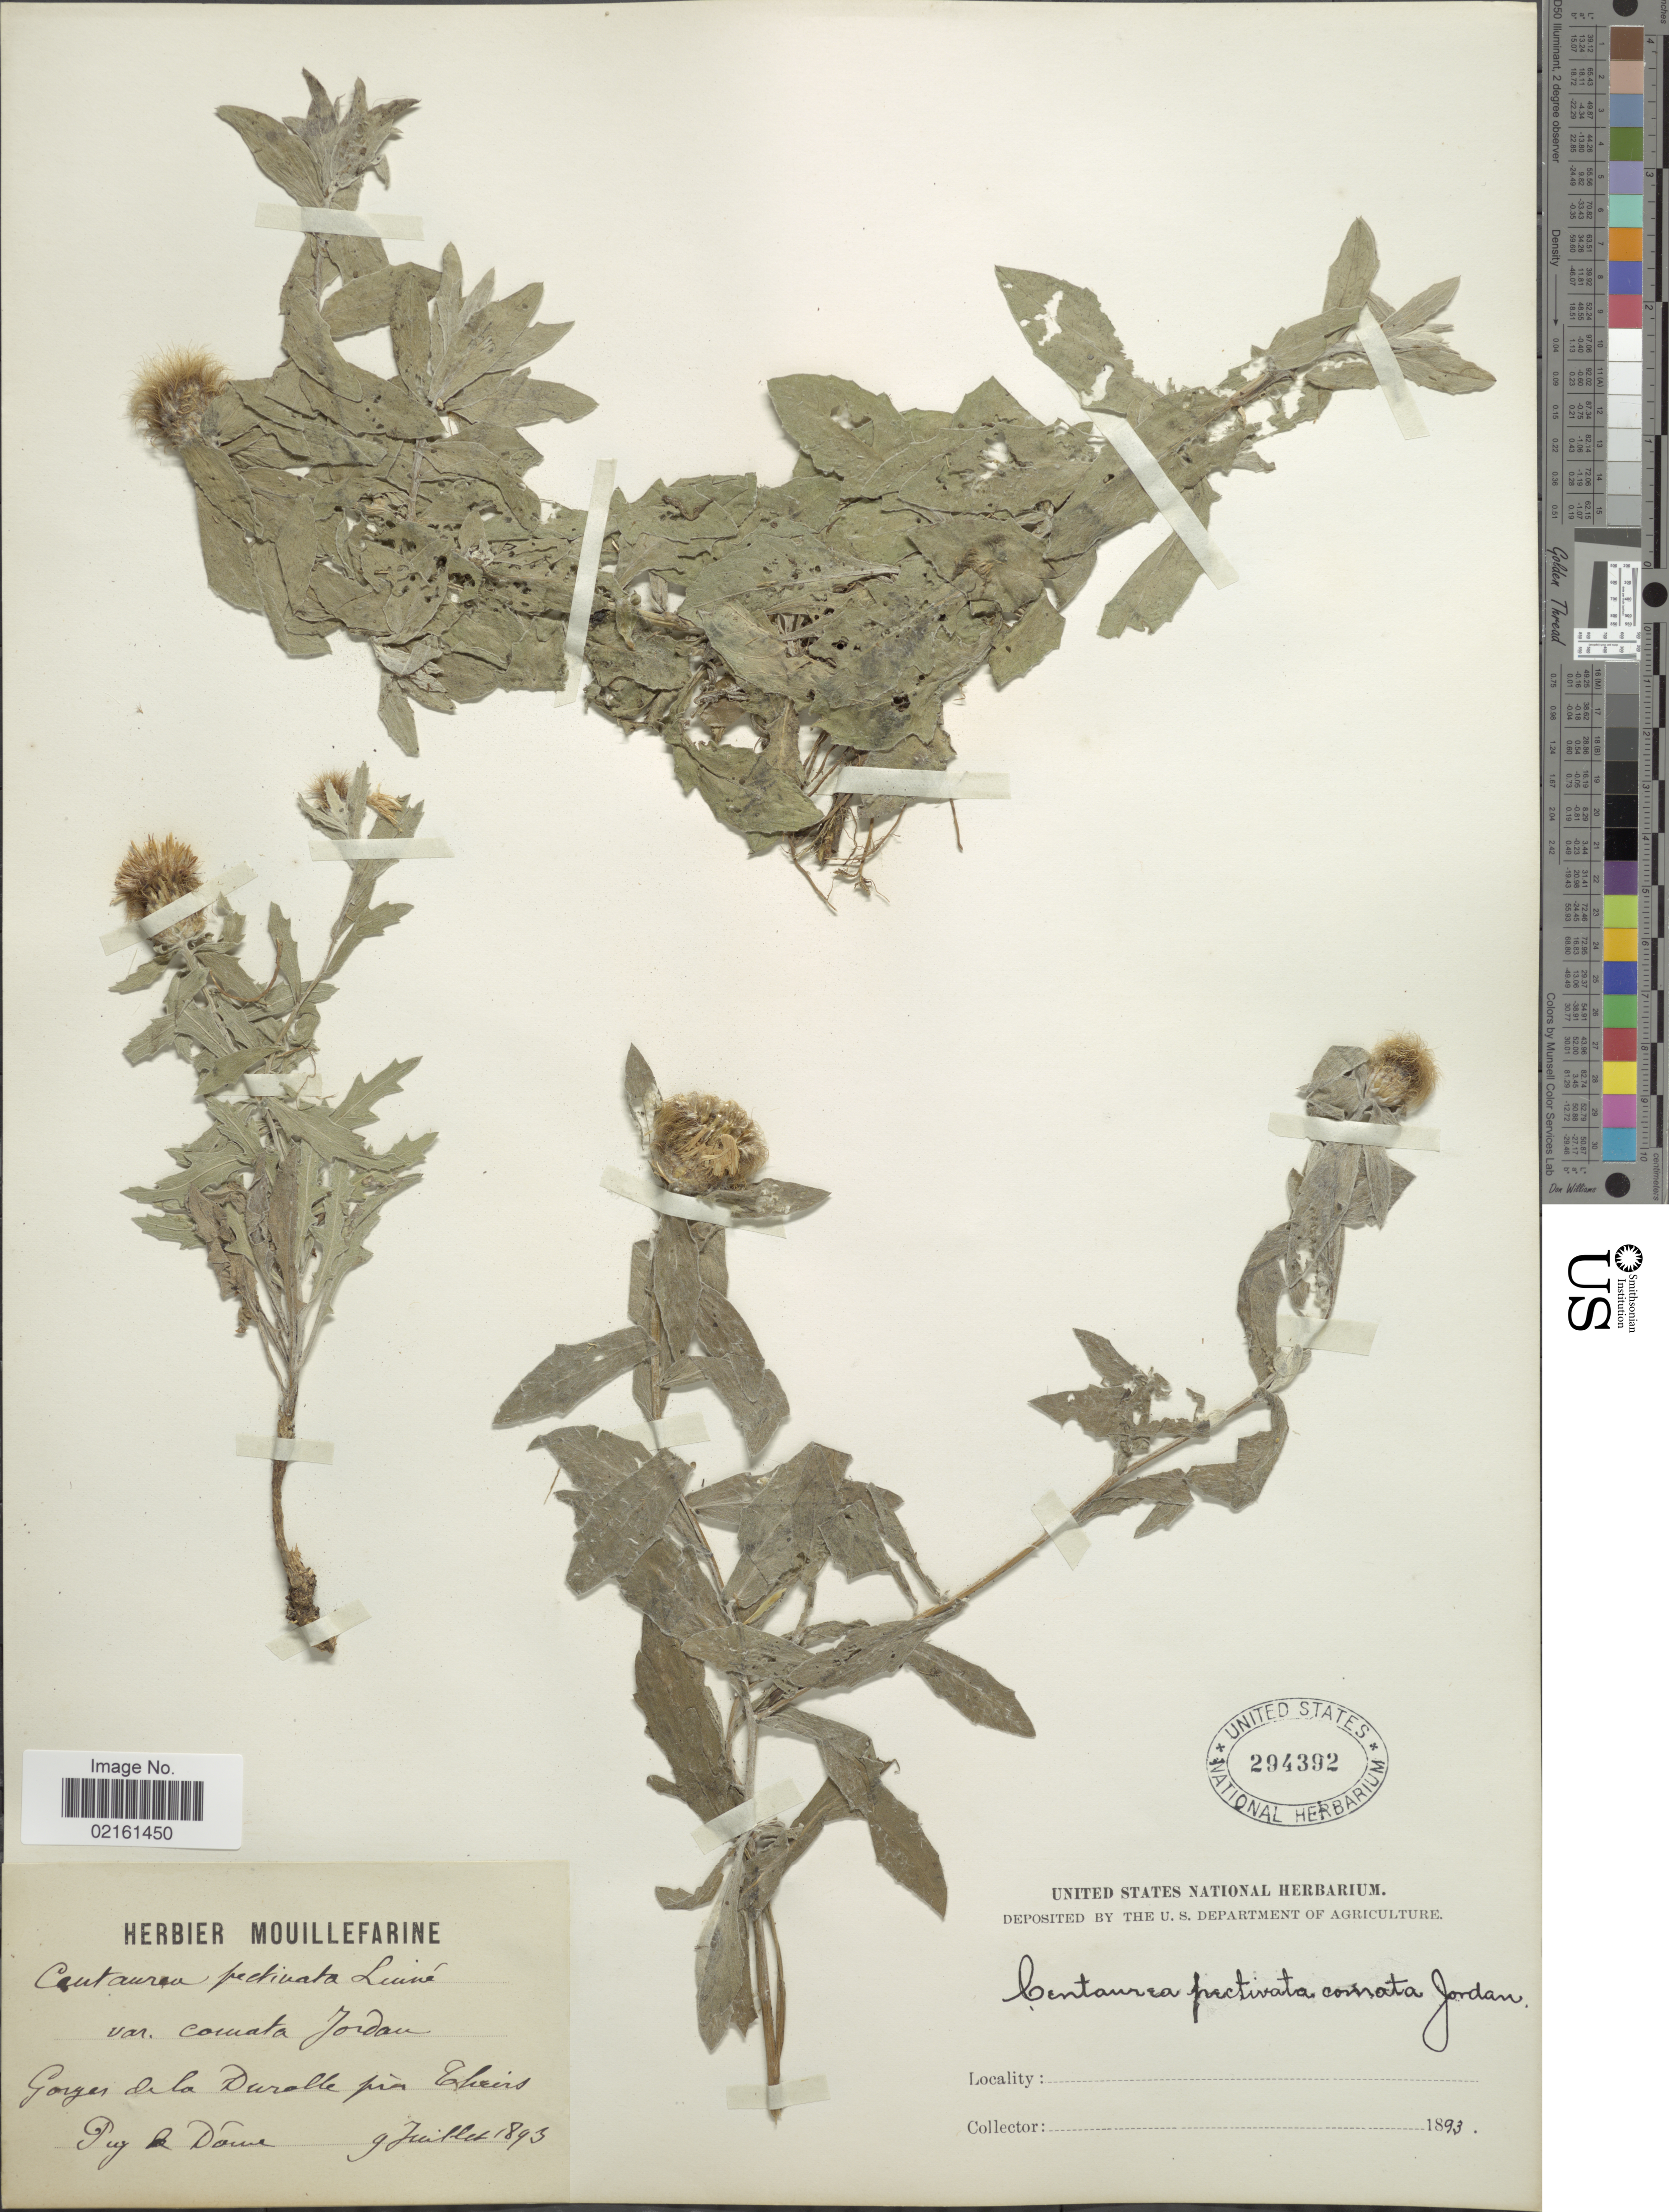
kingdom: Plantae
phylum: Tracheophyta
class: Magnoliopsida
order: Asterales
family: Asteraceae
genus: Centaurea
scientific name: Centaurea pectinata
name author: L.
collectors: A. Mouillefarine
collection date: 1893-07-09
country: France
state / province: Auvergne-Rhône-Alpes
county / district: Puy-de-Dôme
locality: Gorges de la Durolle près Thiers, Puy de Dôme.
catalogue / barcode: US 294392